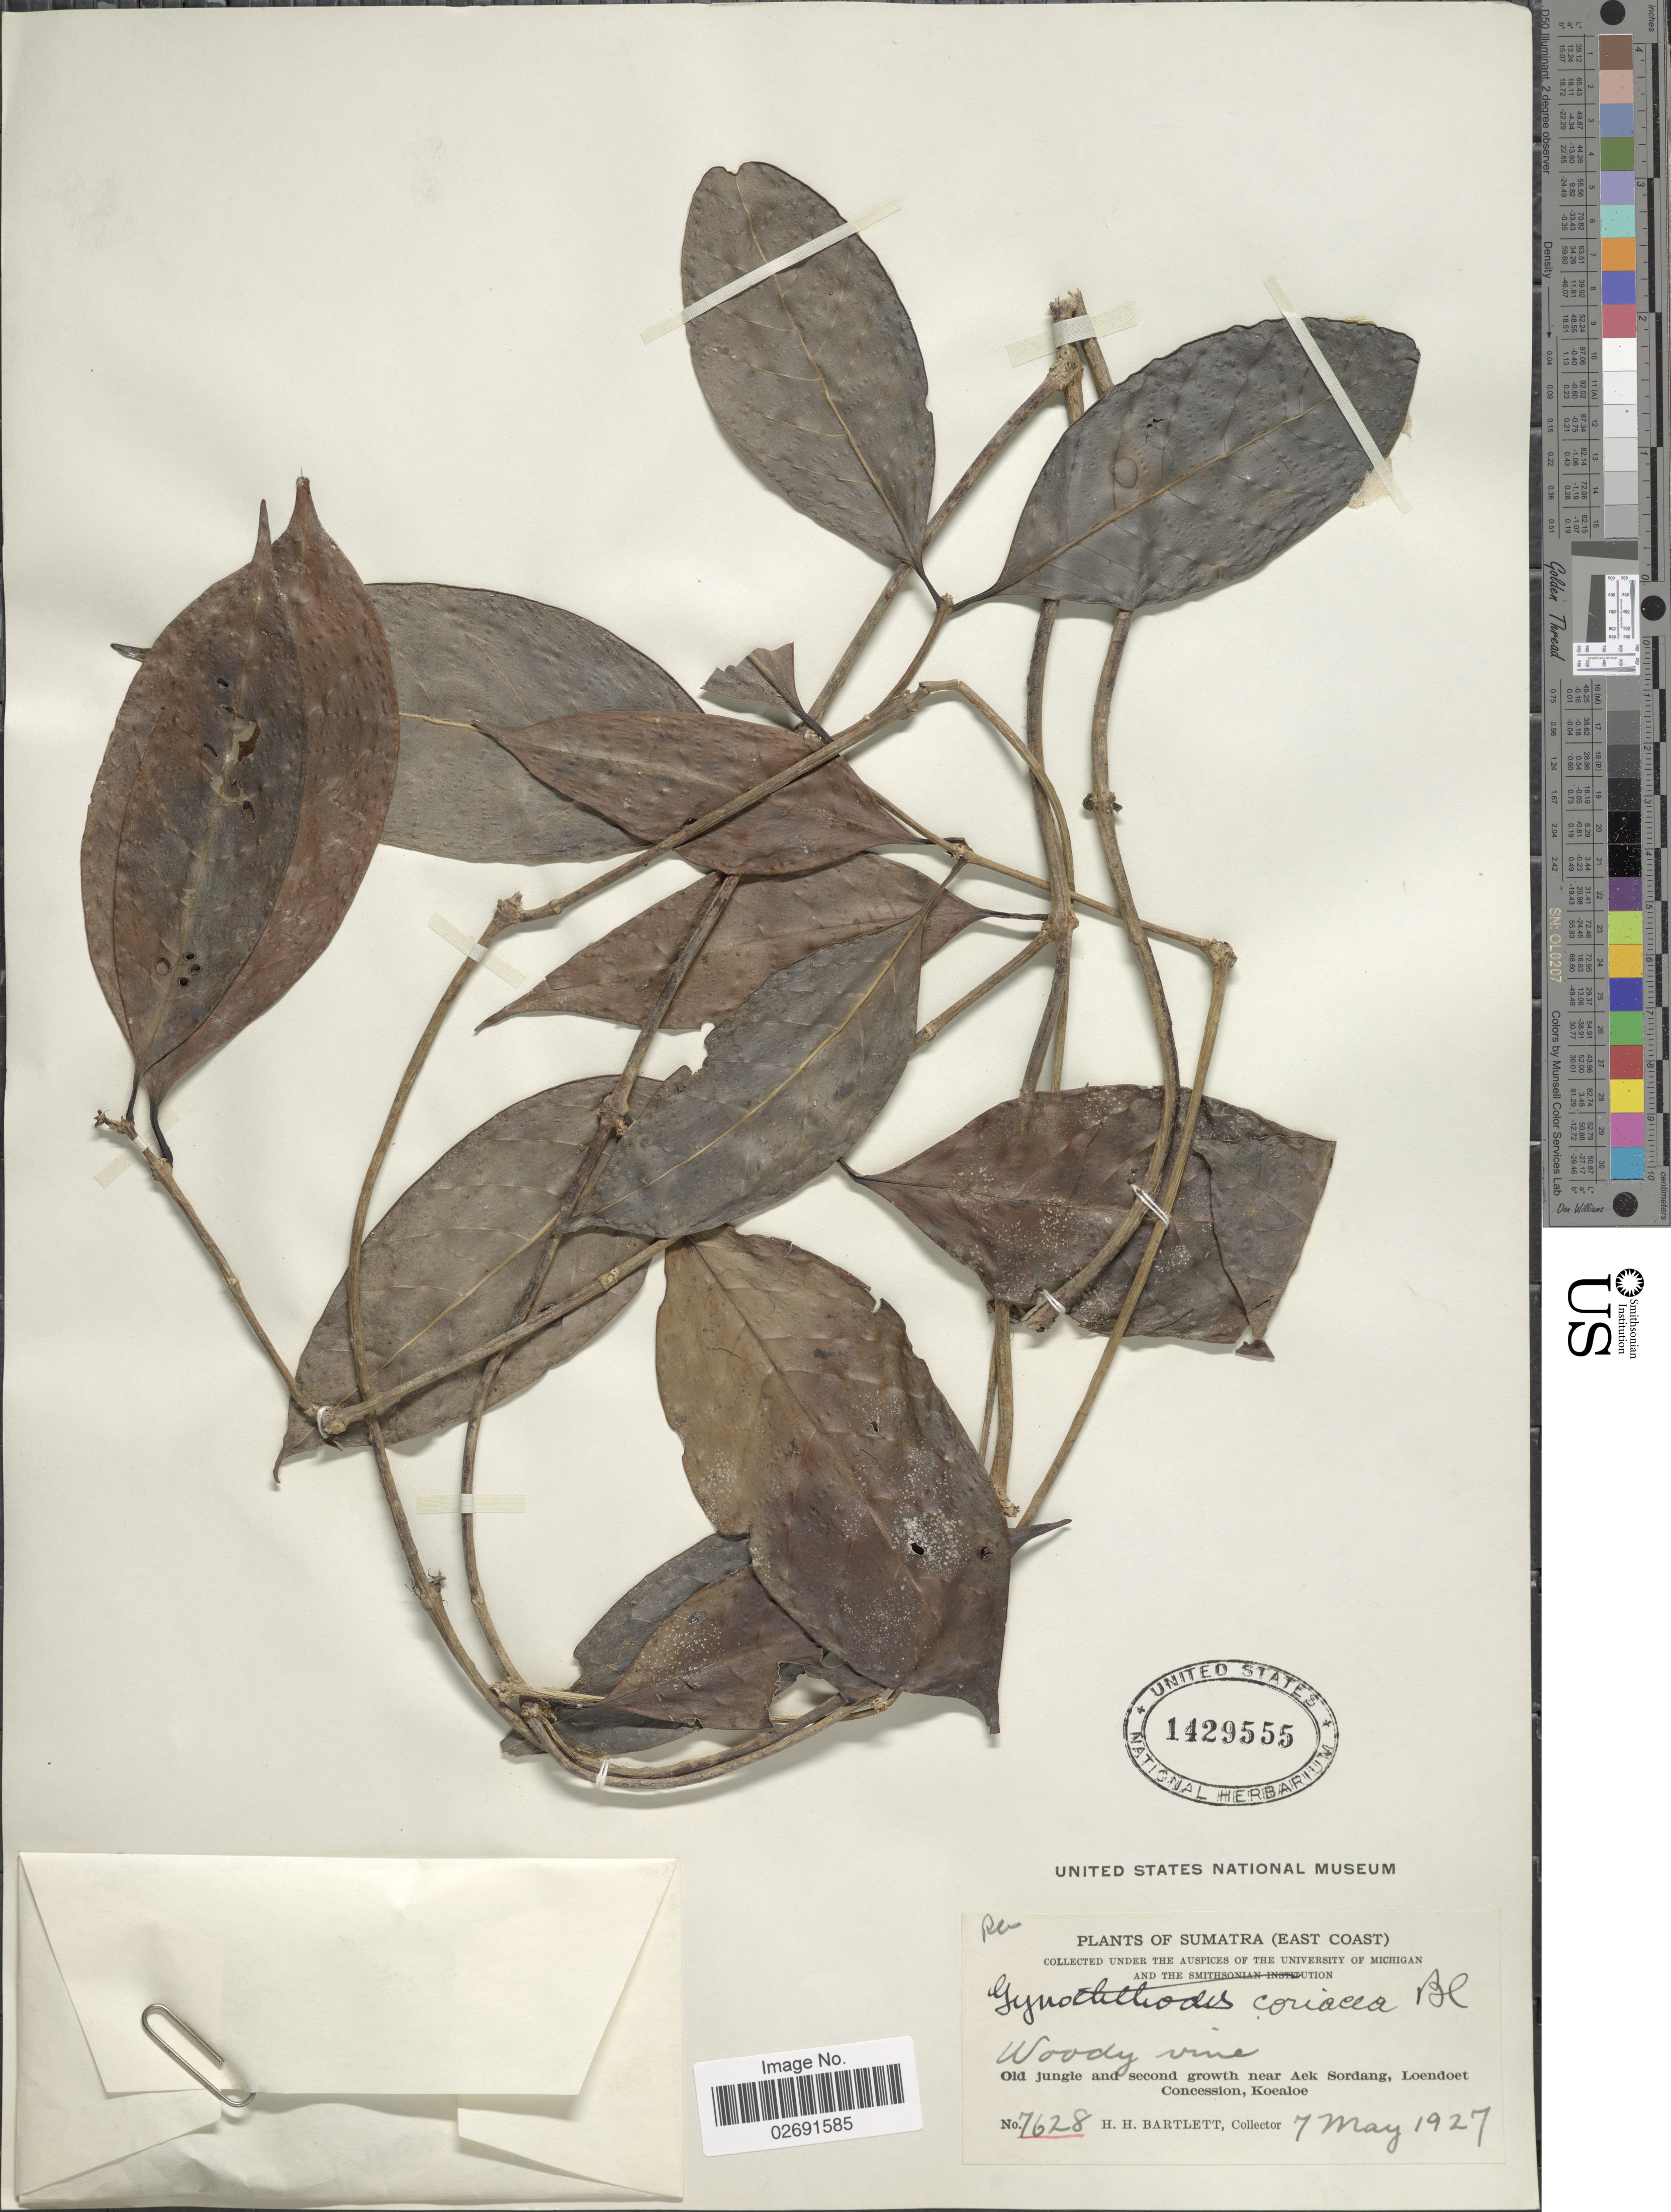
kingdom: Plantae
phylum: Tracheophyta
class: Magnoliopsida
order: Gentianales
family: Rubiaceae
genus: Gynochthodes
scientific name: Gynochthodes coriacea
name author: Blume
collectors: H. H. Bartlett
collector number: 7628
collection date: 1927-05-07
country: Indonesia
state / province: Sumatra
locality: Sumatra (East Coast), old jungle and second growth near Aek Sordang, Loendoet Concession, Koealoe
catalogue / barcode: US 1429555